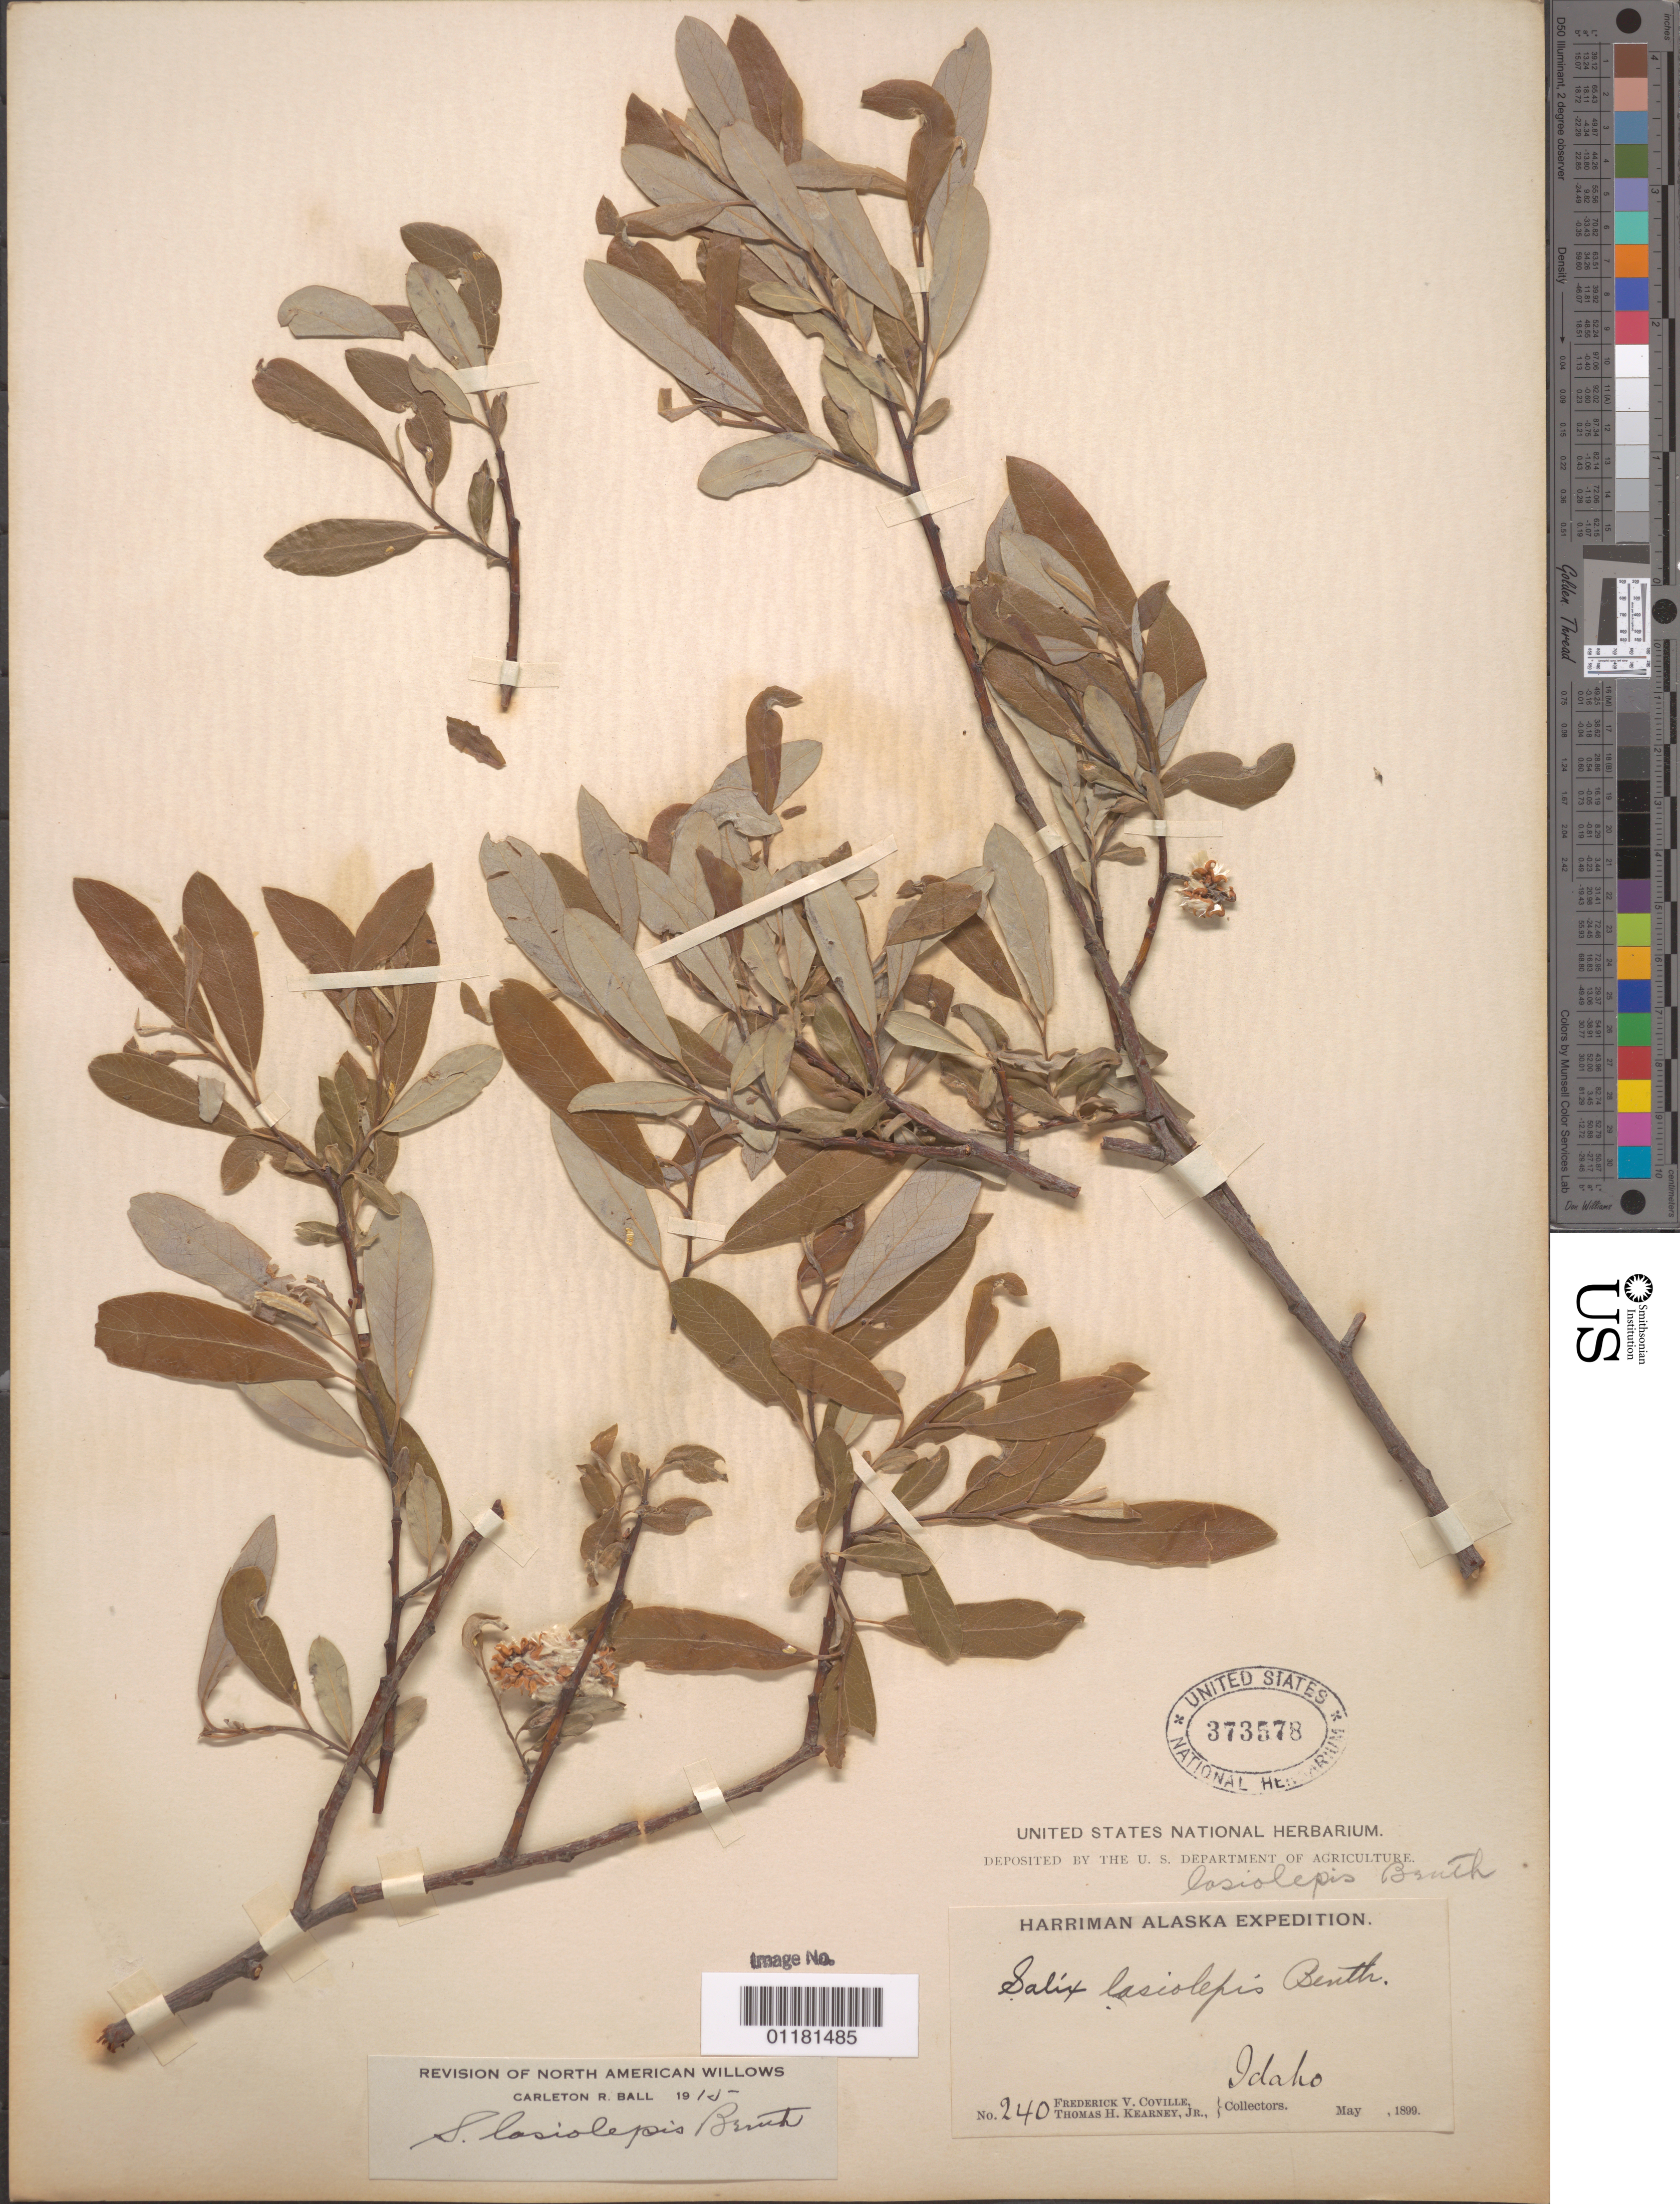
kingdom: Plantae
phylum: Tracheophyta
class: Magnoliopsida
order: Malpighiales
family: Salicaceae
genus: Salix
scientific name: Salix lasiolepis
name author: Benth.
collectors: F. V. Coville & T. H. Kearney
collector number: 240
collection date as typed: May 1899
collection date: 1899-05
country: United States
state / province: Idaho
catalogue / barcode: US 373578